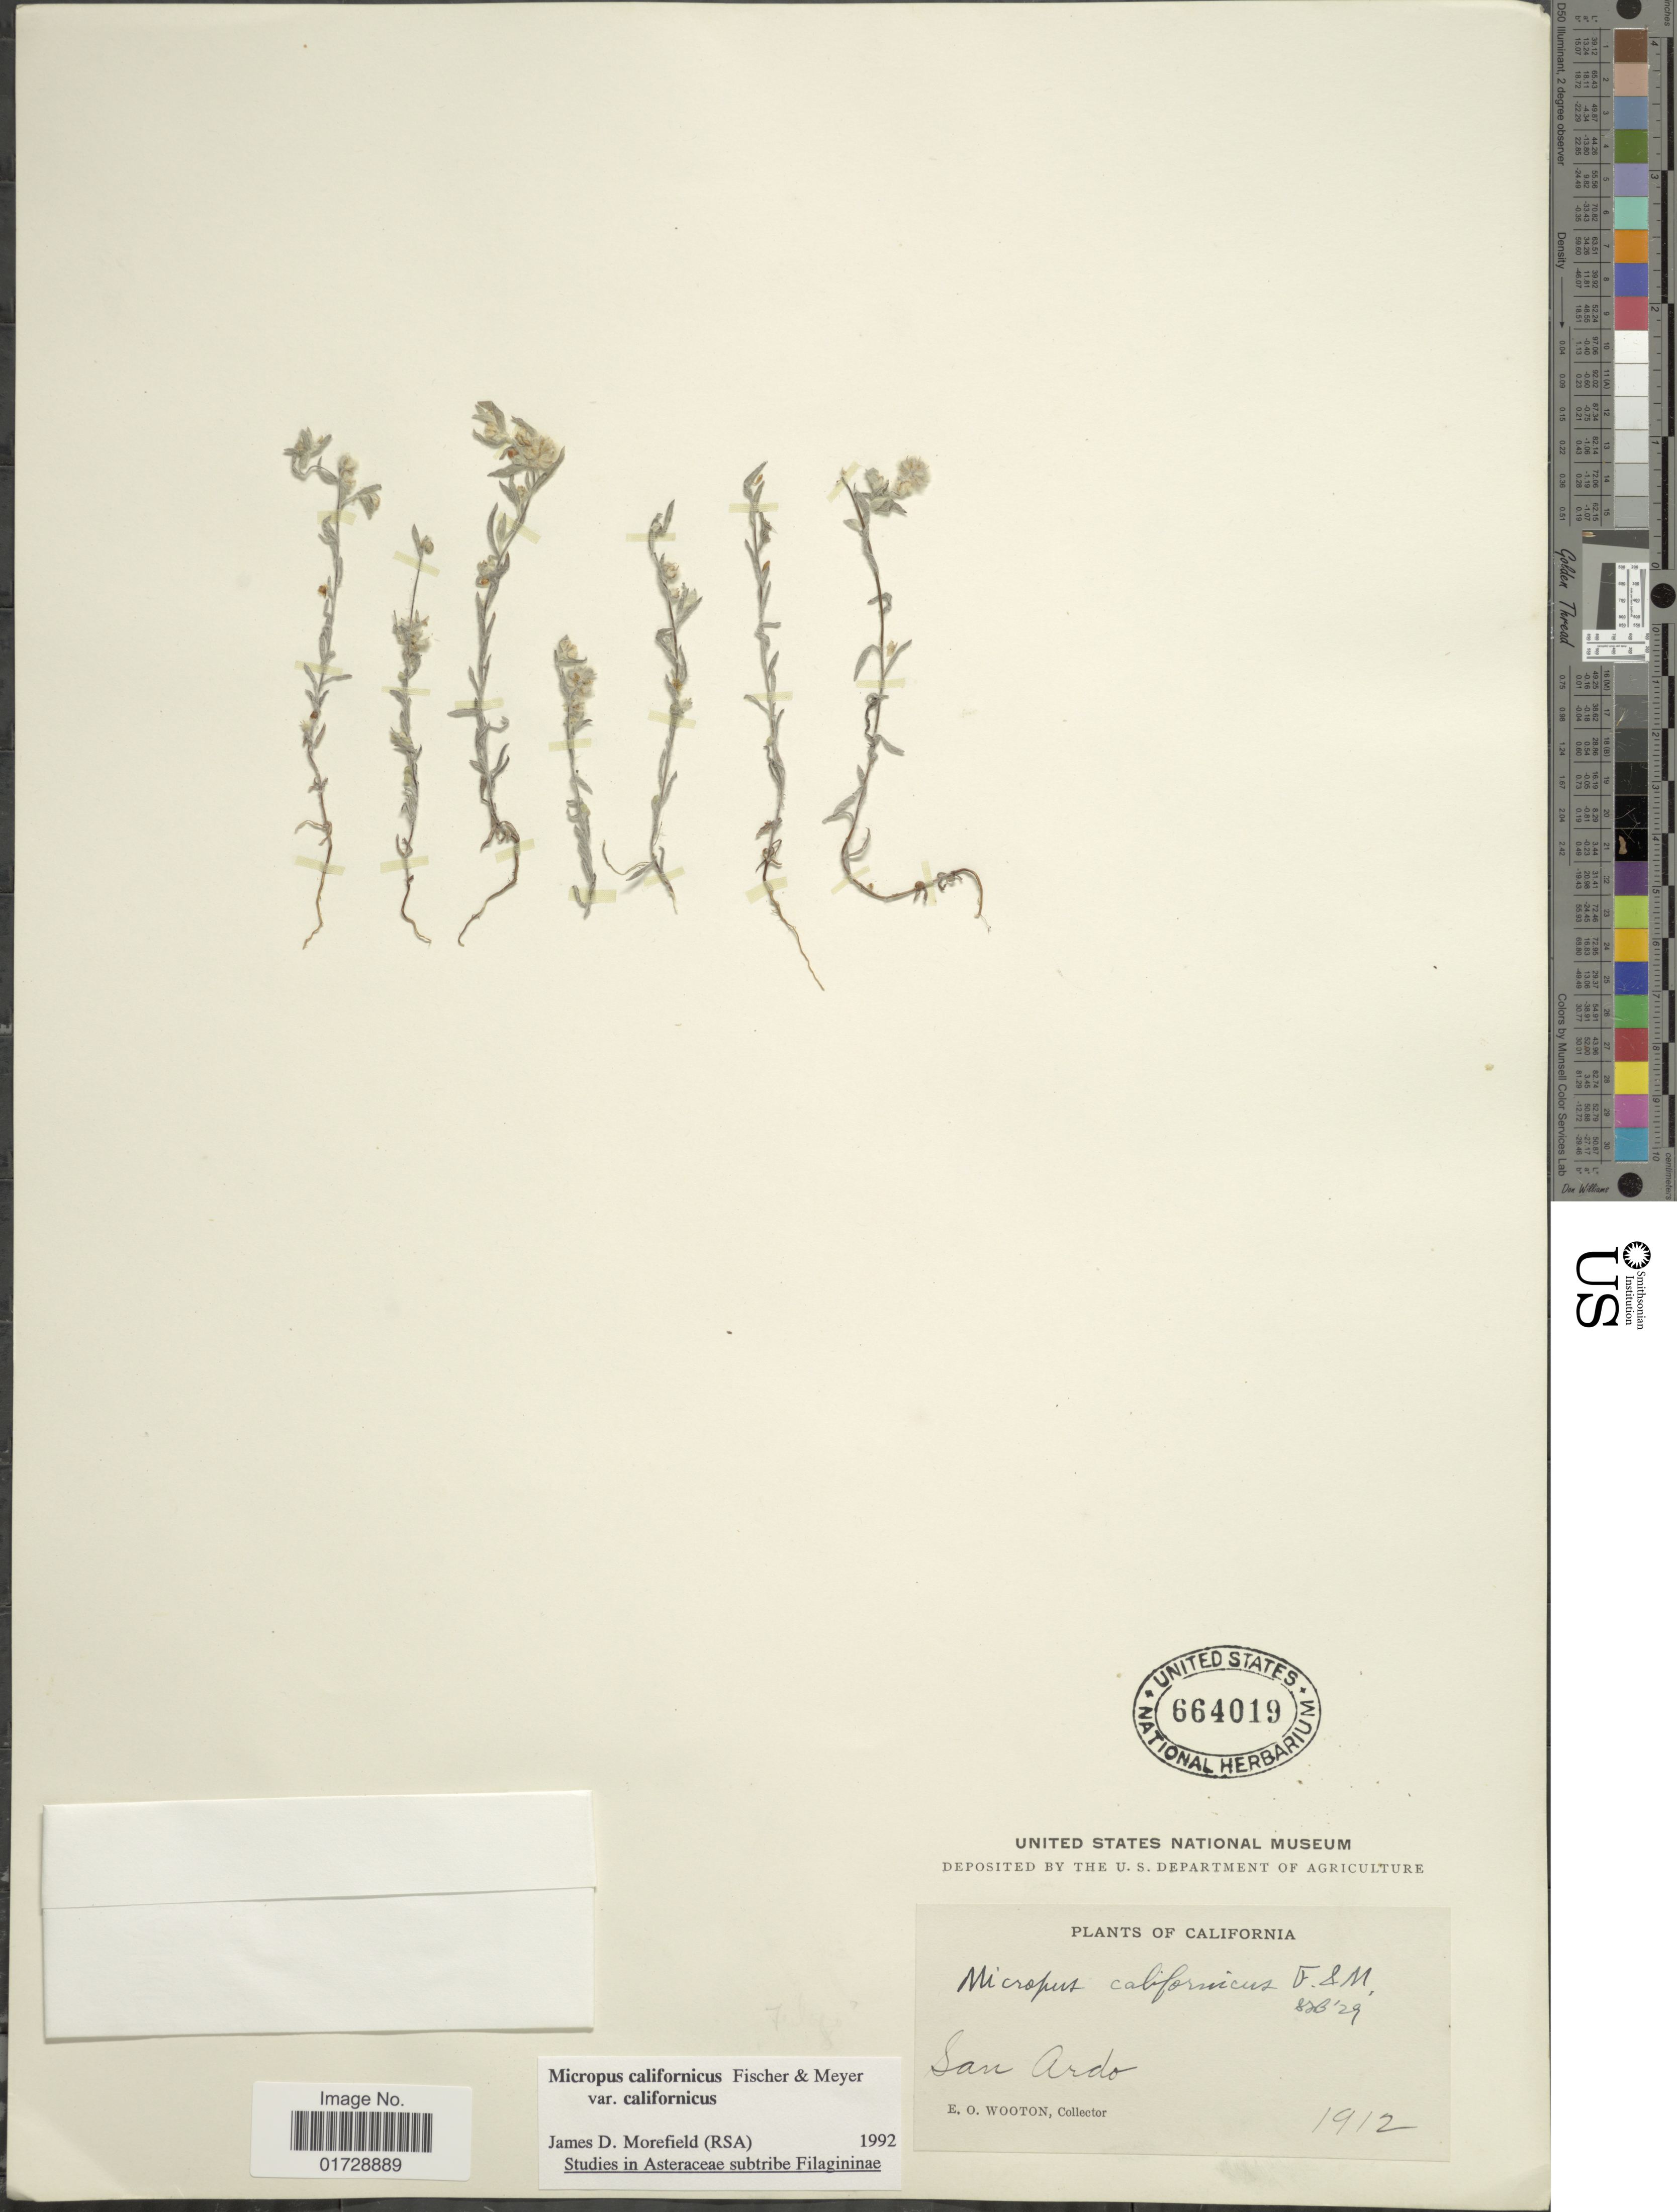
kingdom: Plantae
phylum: Tracheophyta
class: Magnoliopsida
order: Asterales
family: Asteraceae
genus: Micropus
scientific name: Micropus californicus var. californicus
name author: Fisch. & C.A. Mey.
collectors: E. O. Wooton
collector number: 1912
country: United States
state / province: California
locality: San Ardo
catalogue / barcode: US 664019